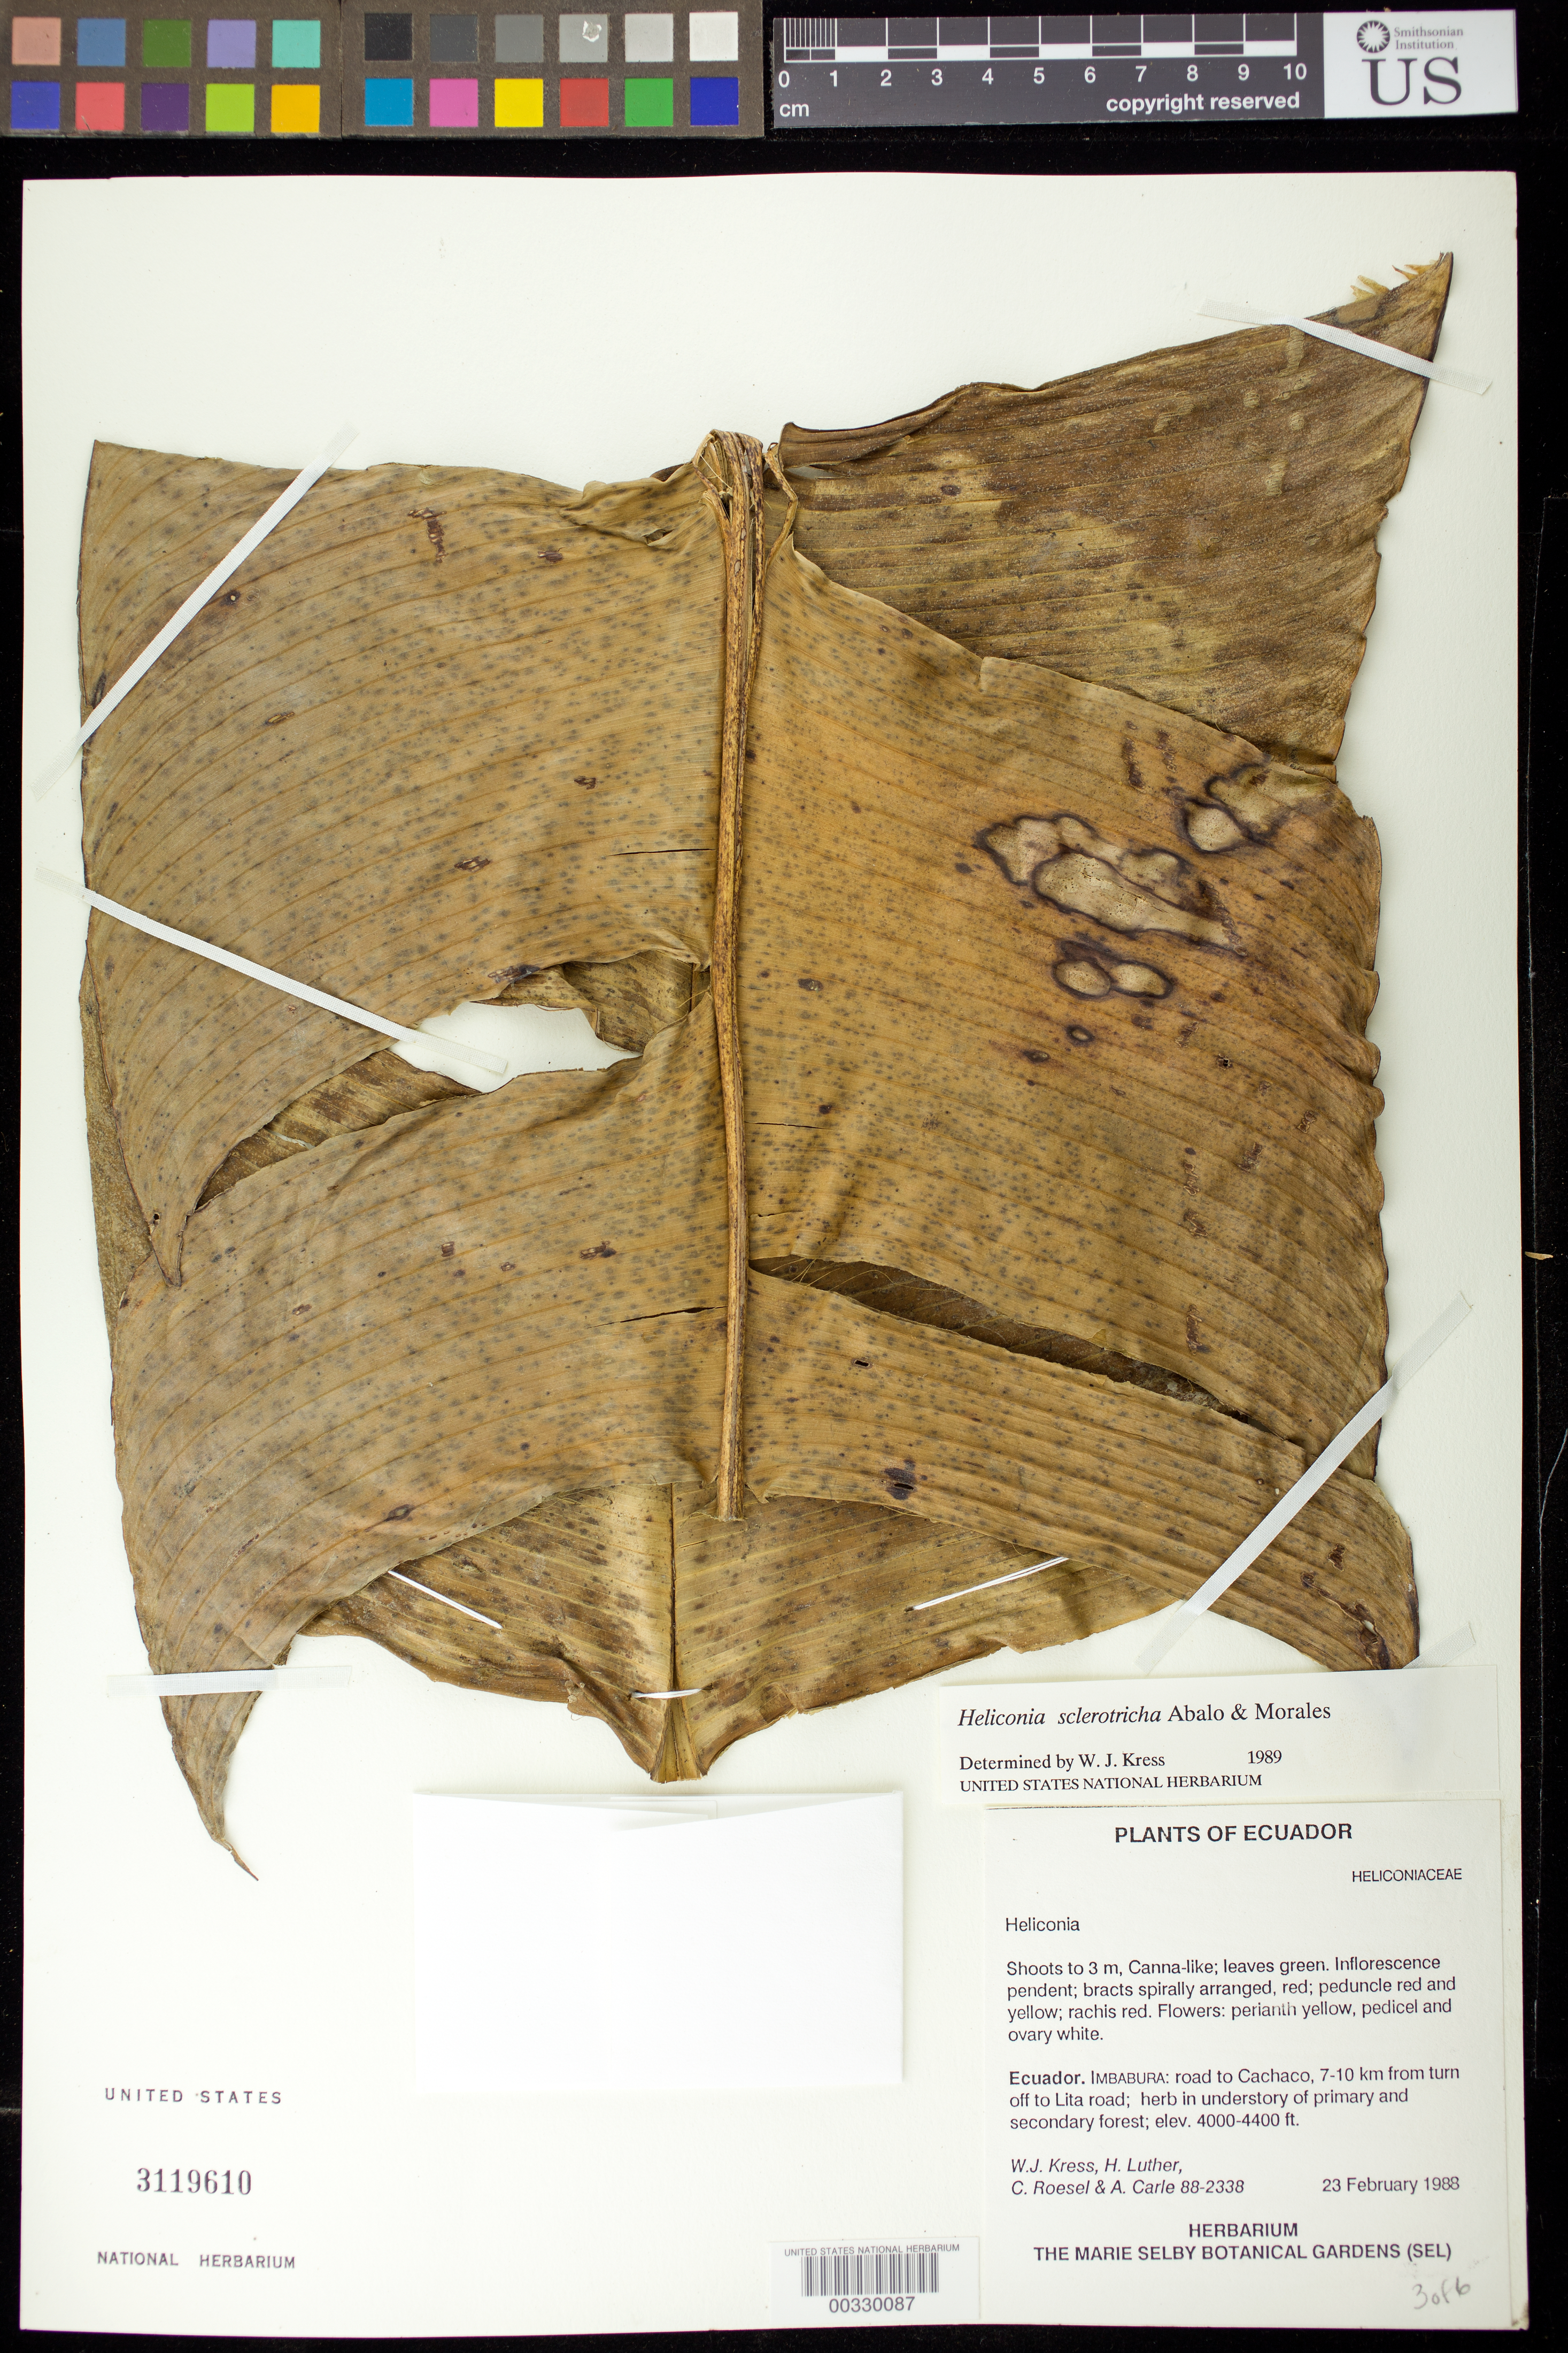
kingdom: Plantae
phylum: Tracheophyta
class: Liliopsida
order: Zingiberales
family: Heliconiaceae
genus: Heliconia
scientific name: Heliconia sclerotricha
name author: Abalo & G. Morales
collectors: W. J. Kress, Harry E. Luther, C. S. Roesel & A. Carle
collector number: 88-2338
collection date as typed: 23 Feb 1988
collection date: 1988-02-23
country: Ecuador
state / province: Imbabura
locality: Road to Cachaco, 7-10 km from turn of L to Lita road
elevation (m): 1219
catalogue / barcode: US 3119610